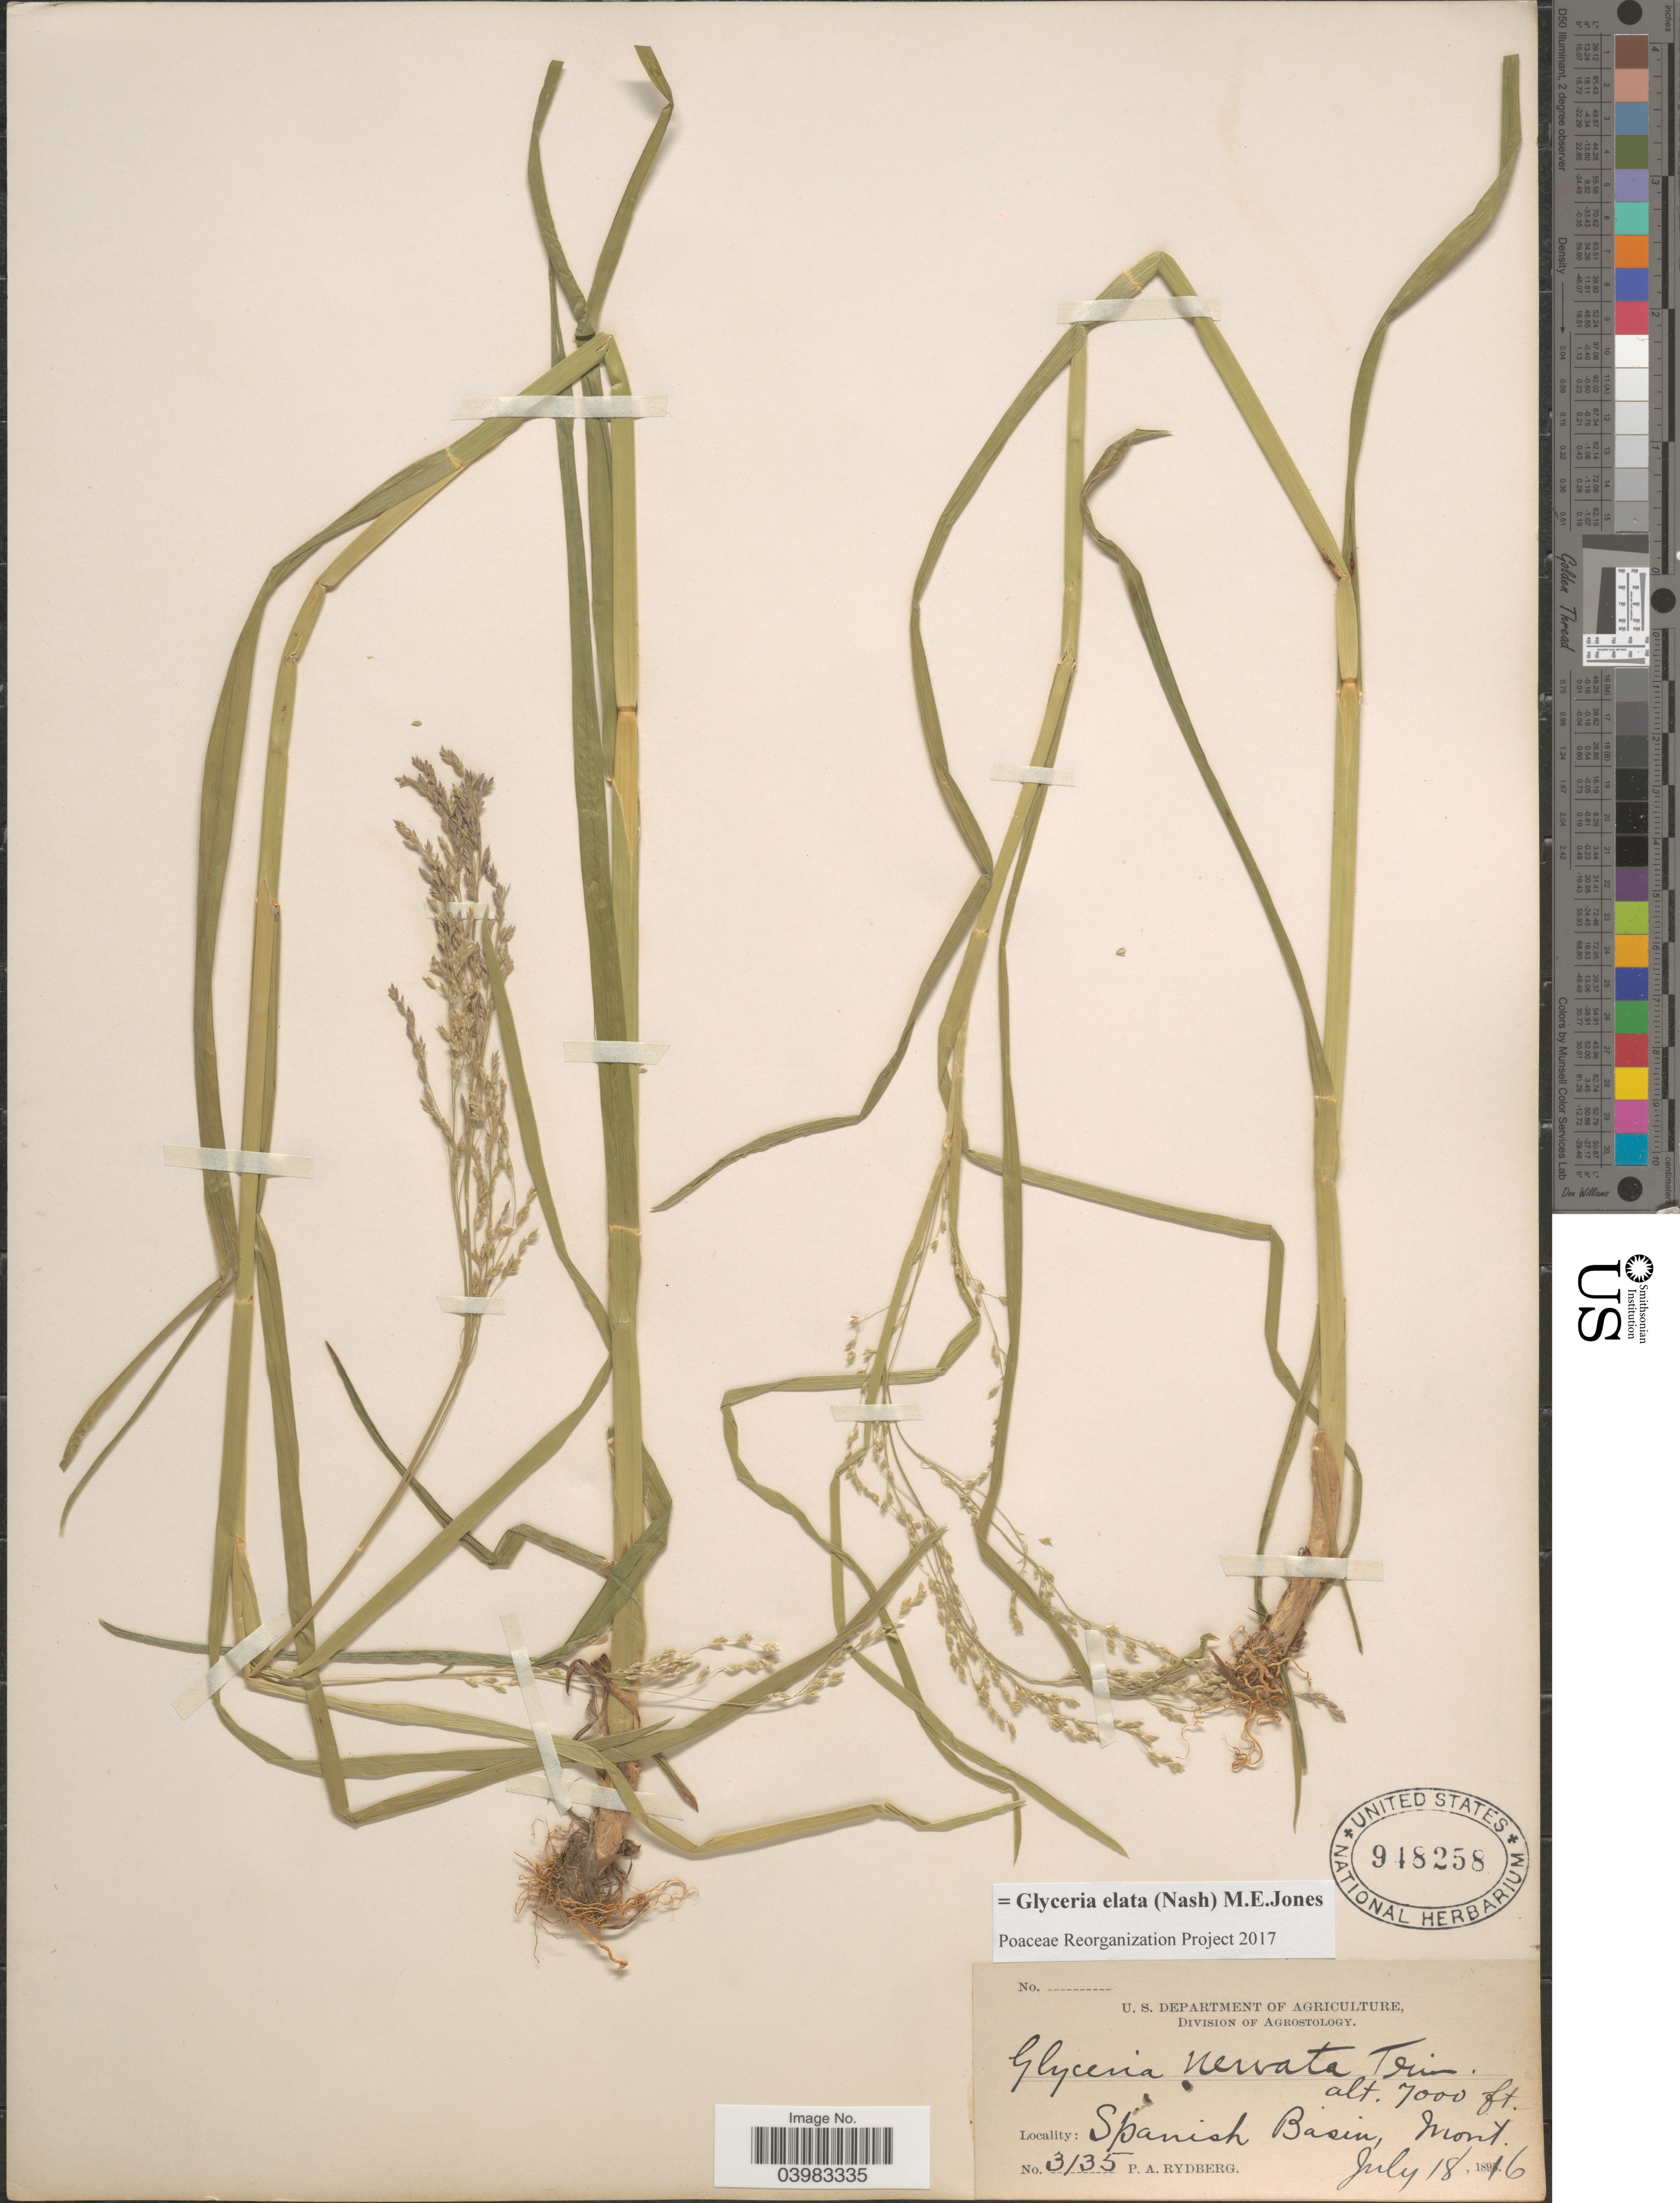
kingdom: Plantae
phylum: Tracheophyta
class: Liliopsida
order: Poales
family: Poaceae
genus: Glyceria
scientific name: Glyceria elata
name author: (Nash) M.E. Jones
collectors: P. A. Rydberg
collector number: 3135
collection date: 1896-07-18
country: United States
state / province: Montana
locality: Spanish Basin.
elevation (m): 2134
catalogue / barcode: US 948258